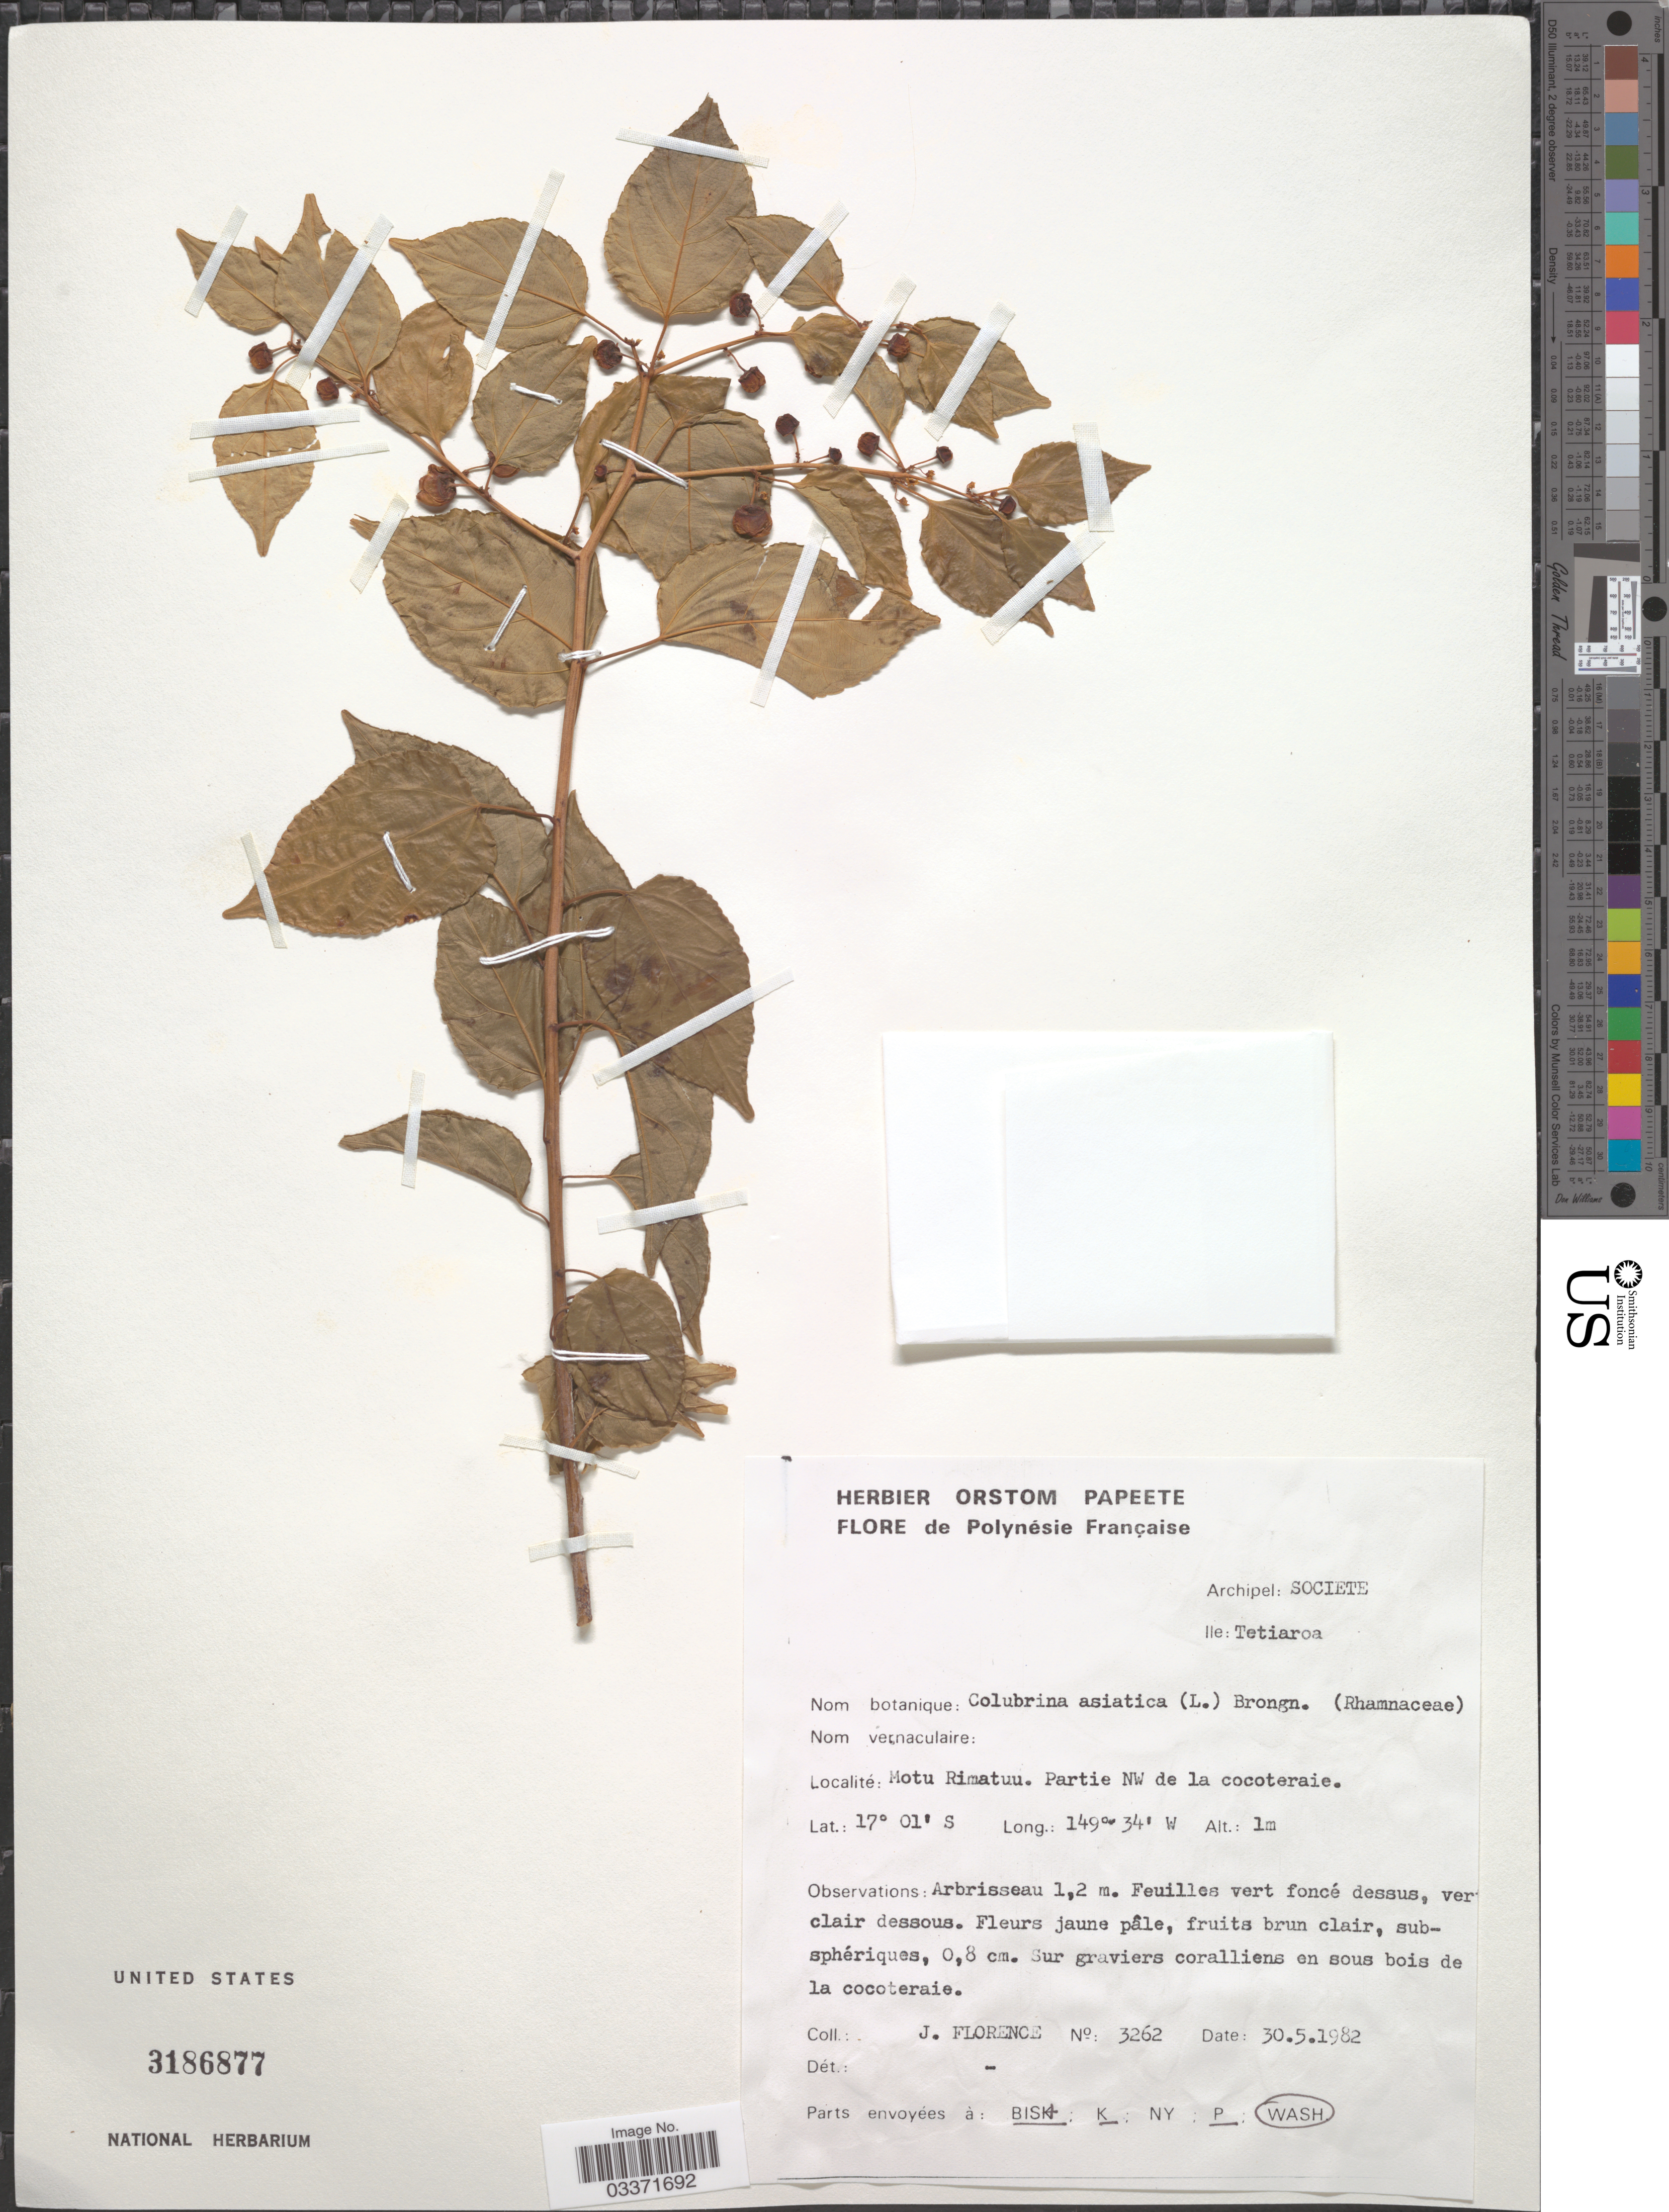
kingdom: Plantae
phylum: Tracheophyta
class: Magnoliopsida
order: Rosales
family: Rhamnaceae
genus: Colubrina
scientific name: Colubrina asiatica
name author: (L.) Brongn.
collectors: J. Florence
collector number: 3262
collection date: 1982-05-30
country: French Polynesia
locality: Archipel: Societe, Ile: Tetiaroa, Motu Rimatuu. Partie NW de la cocoteraie.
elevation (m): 1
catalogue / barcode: US 3186877